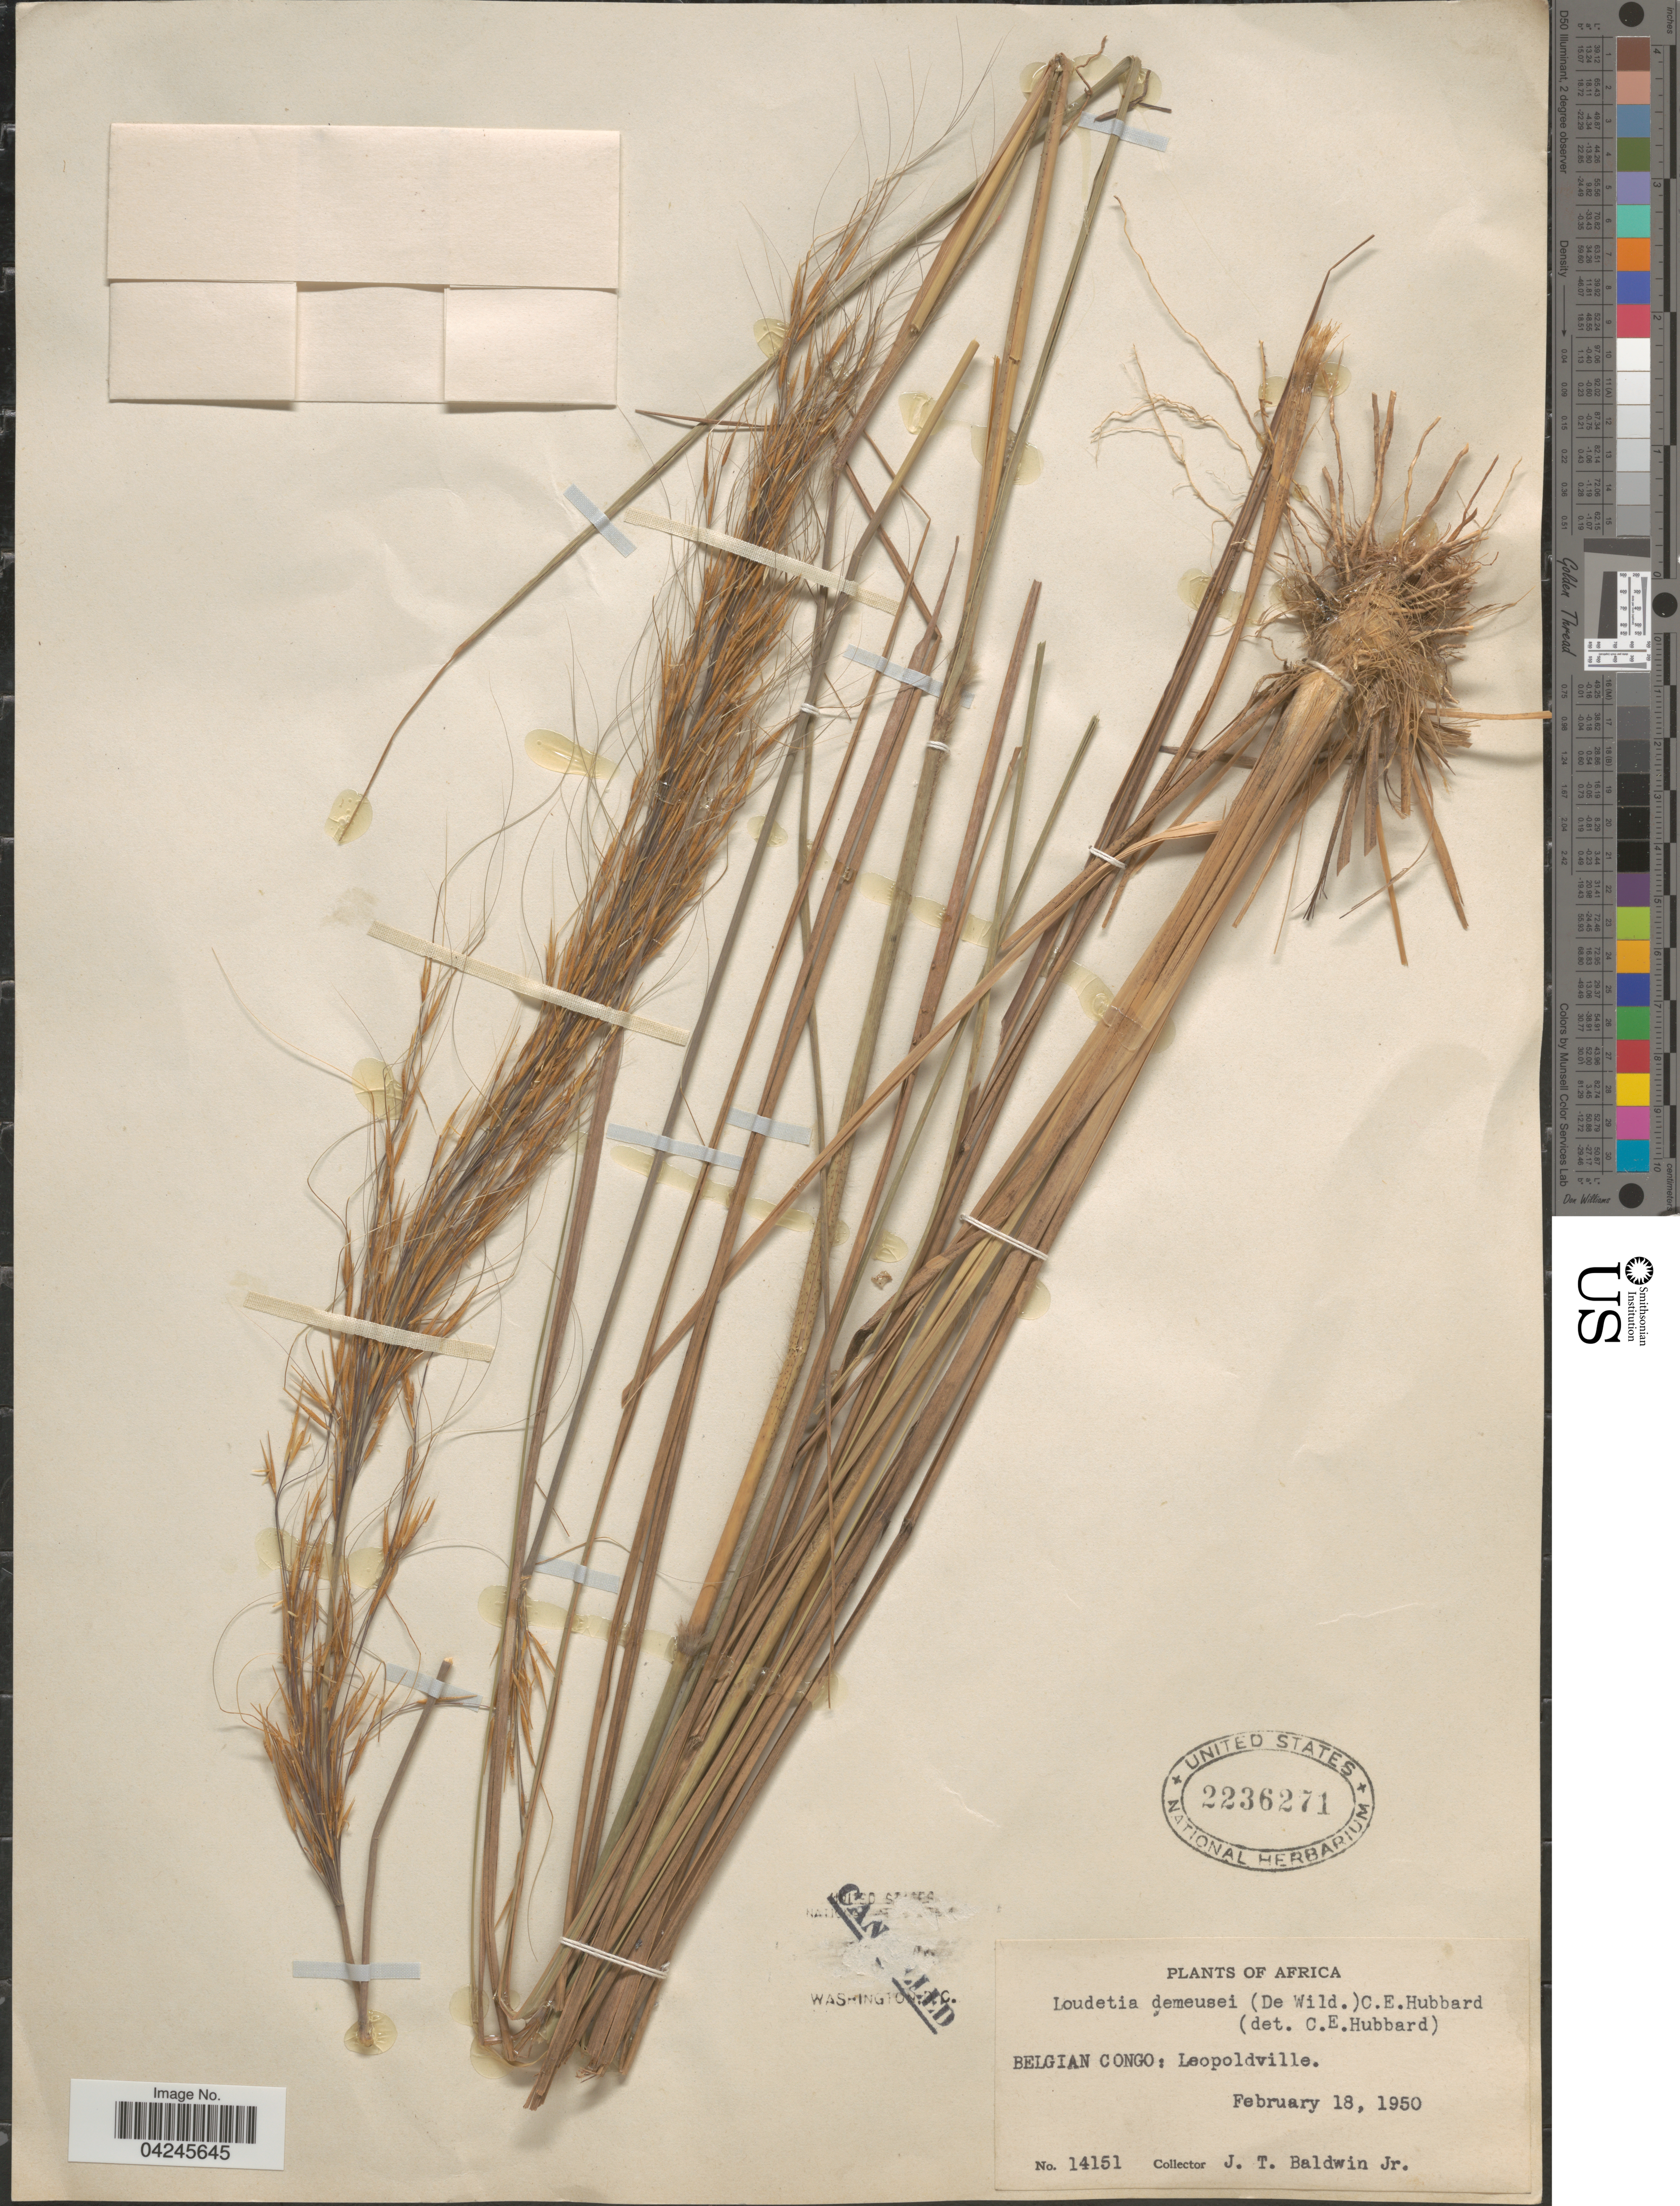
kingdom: Plantae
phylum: Tracheophyta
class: Liliopsida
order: Poales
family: Poaceae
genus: Loudetia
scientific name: Loudetia demeusei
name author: (De Wild.) C. E. Hubb.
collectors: J. T. Baldwin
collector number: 14151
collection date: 1950-02-18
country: Congo, Democratic Republic of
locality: Belgian Congo: Leopoldville.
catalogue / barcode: US 2236271